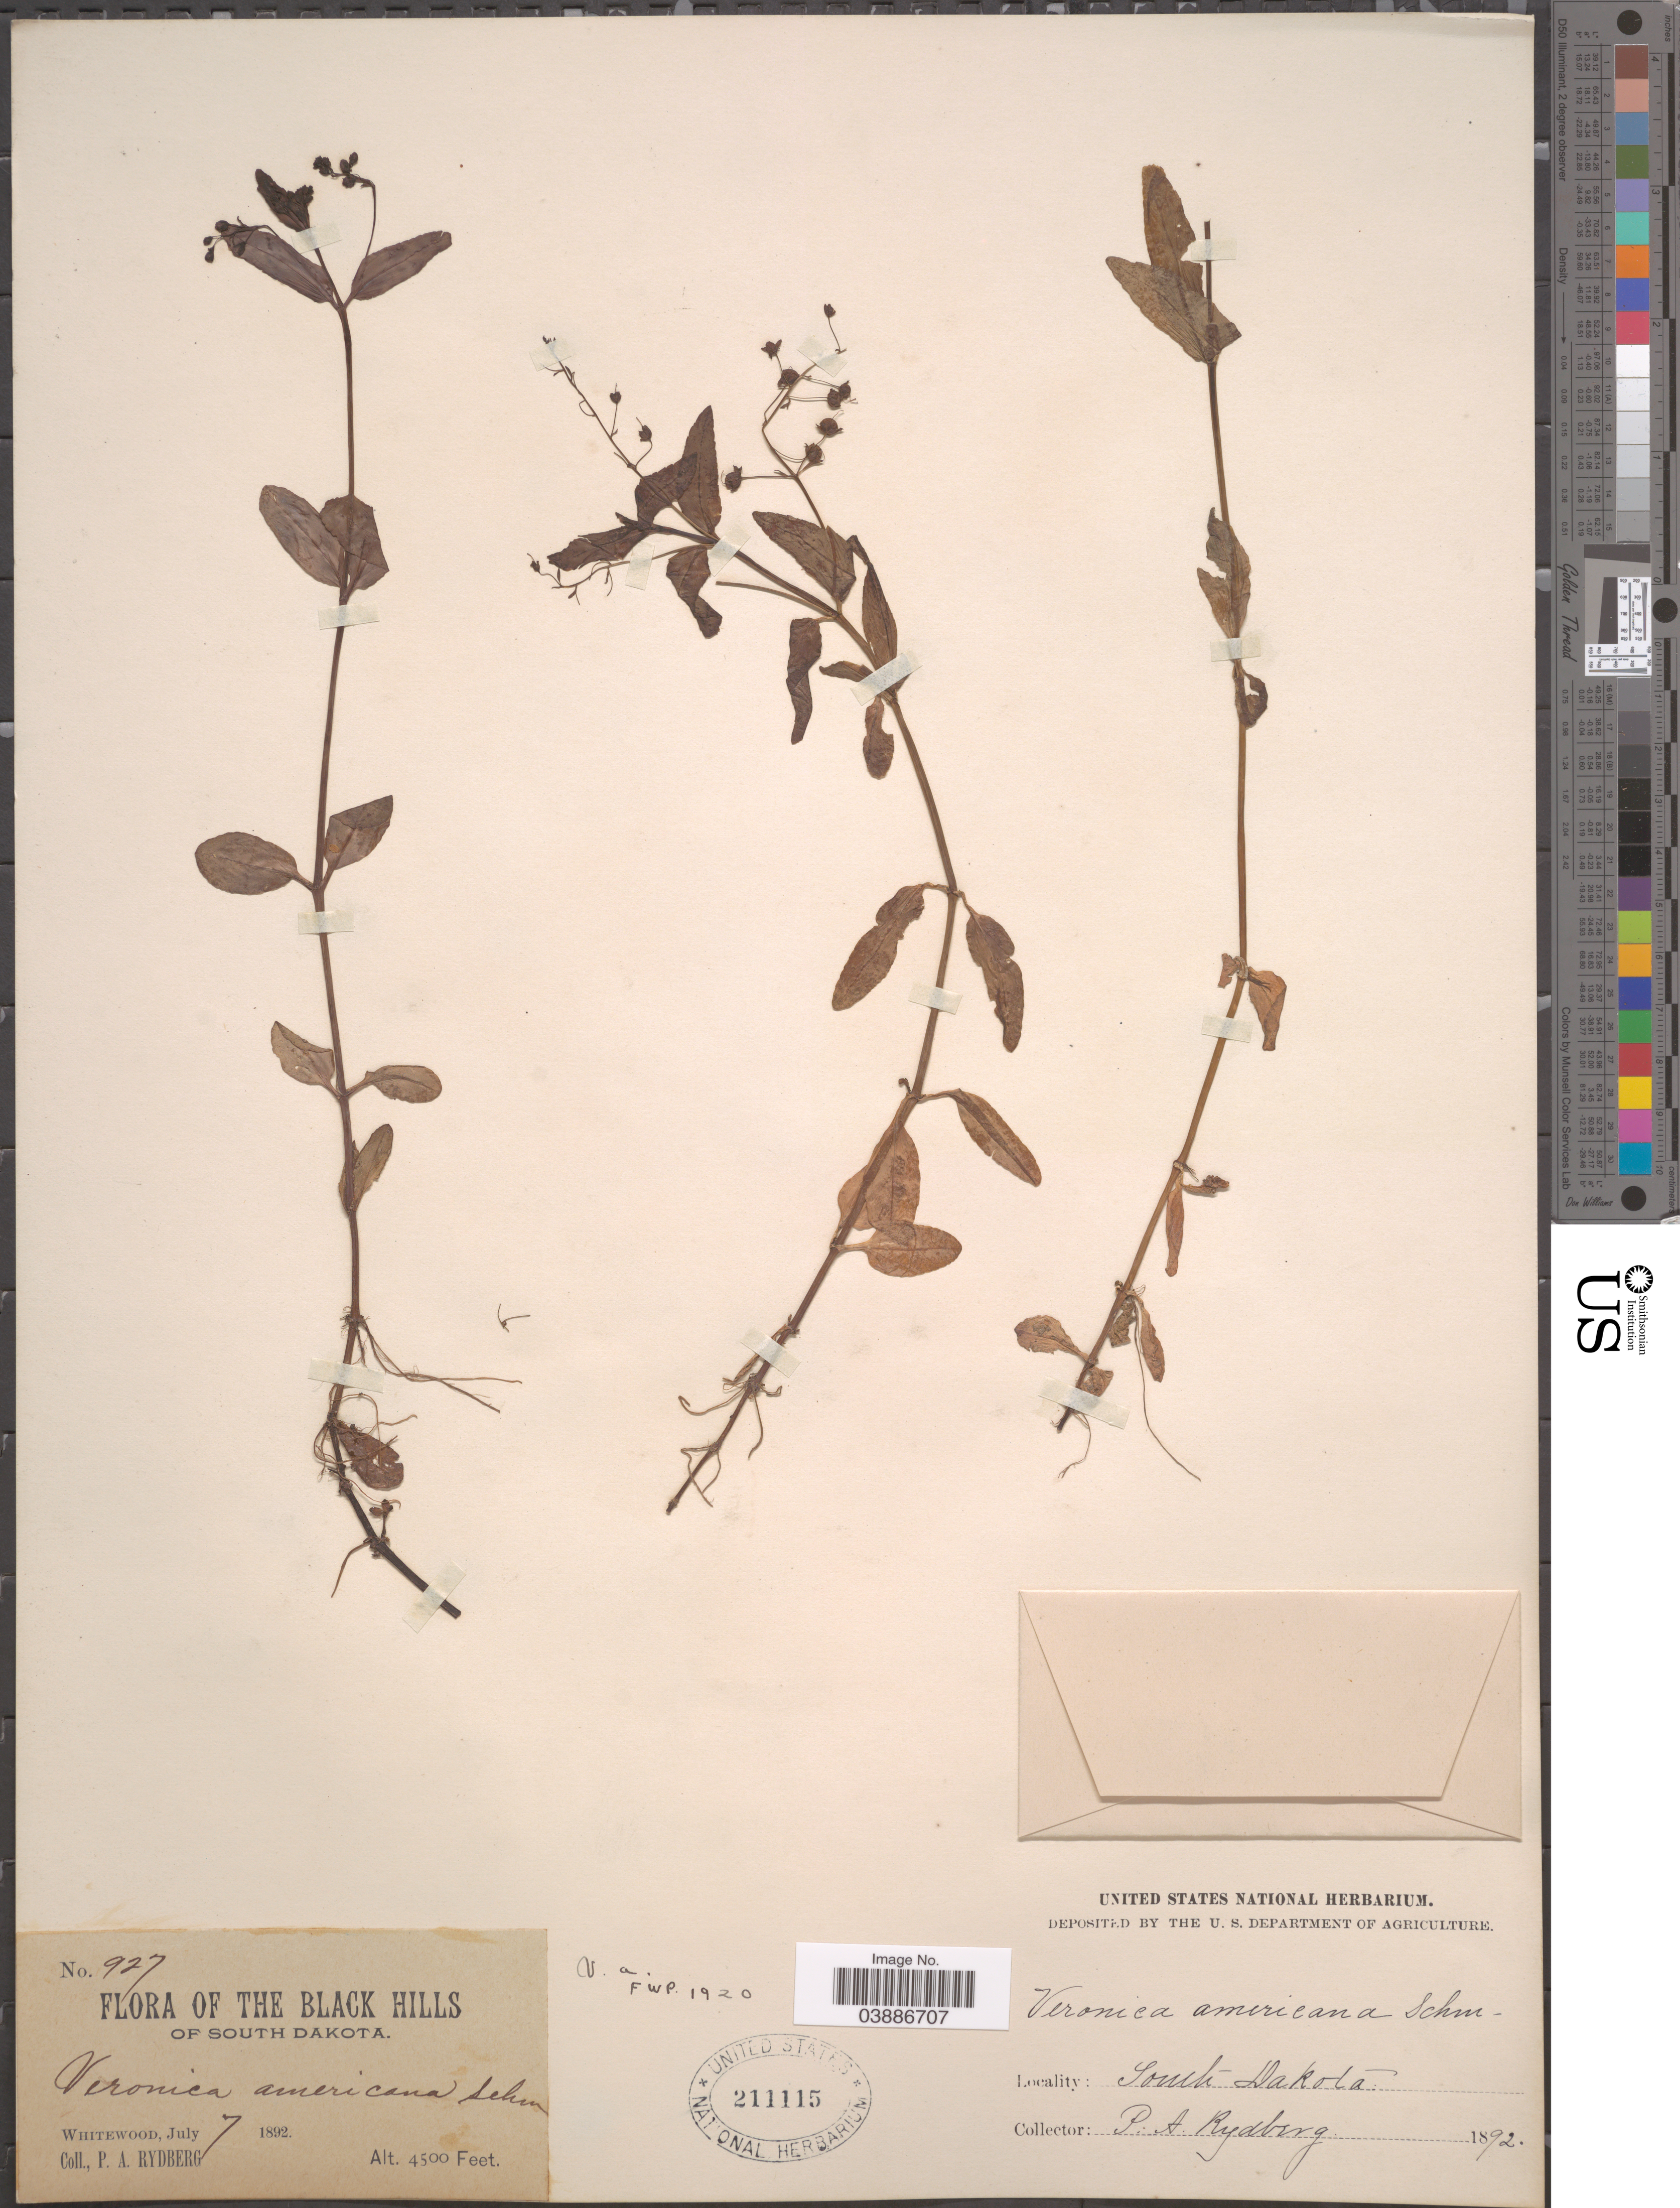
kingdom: Plantae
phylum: Tracheophyta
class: Magnoliopsida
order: Lamiales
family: Plantaginaceae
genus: Veronica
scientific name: Veronica americana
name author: Schwein. ex Benth.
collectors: P. A. Rydberg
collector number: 927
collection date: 1892-07-07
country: United States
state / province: South Dakota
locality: The Black Hills of South Dakota. Whitewood.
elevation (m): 1372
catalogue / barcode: US 211115